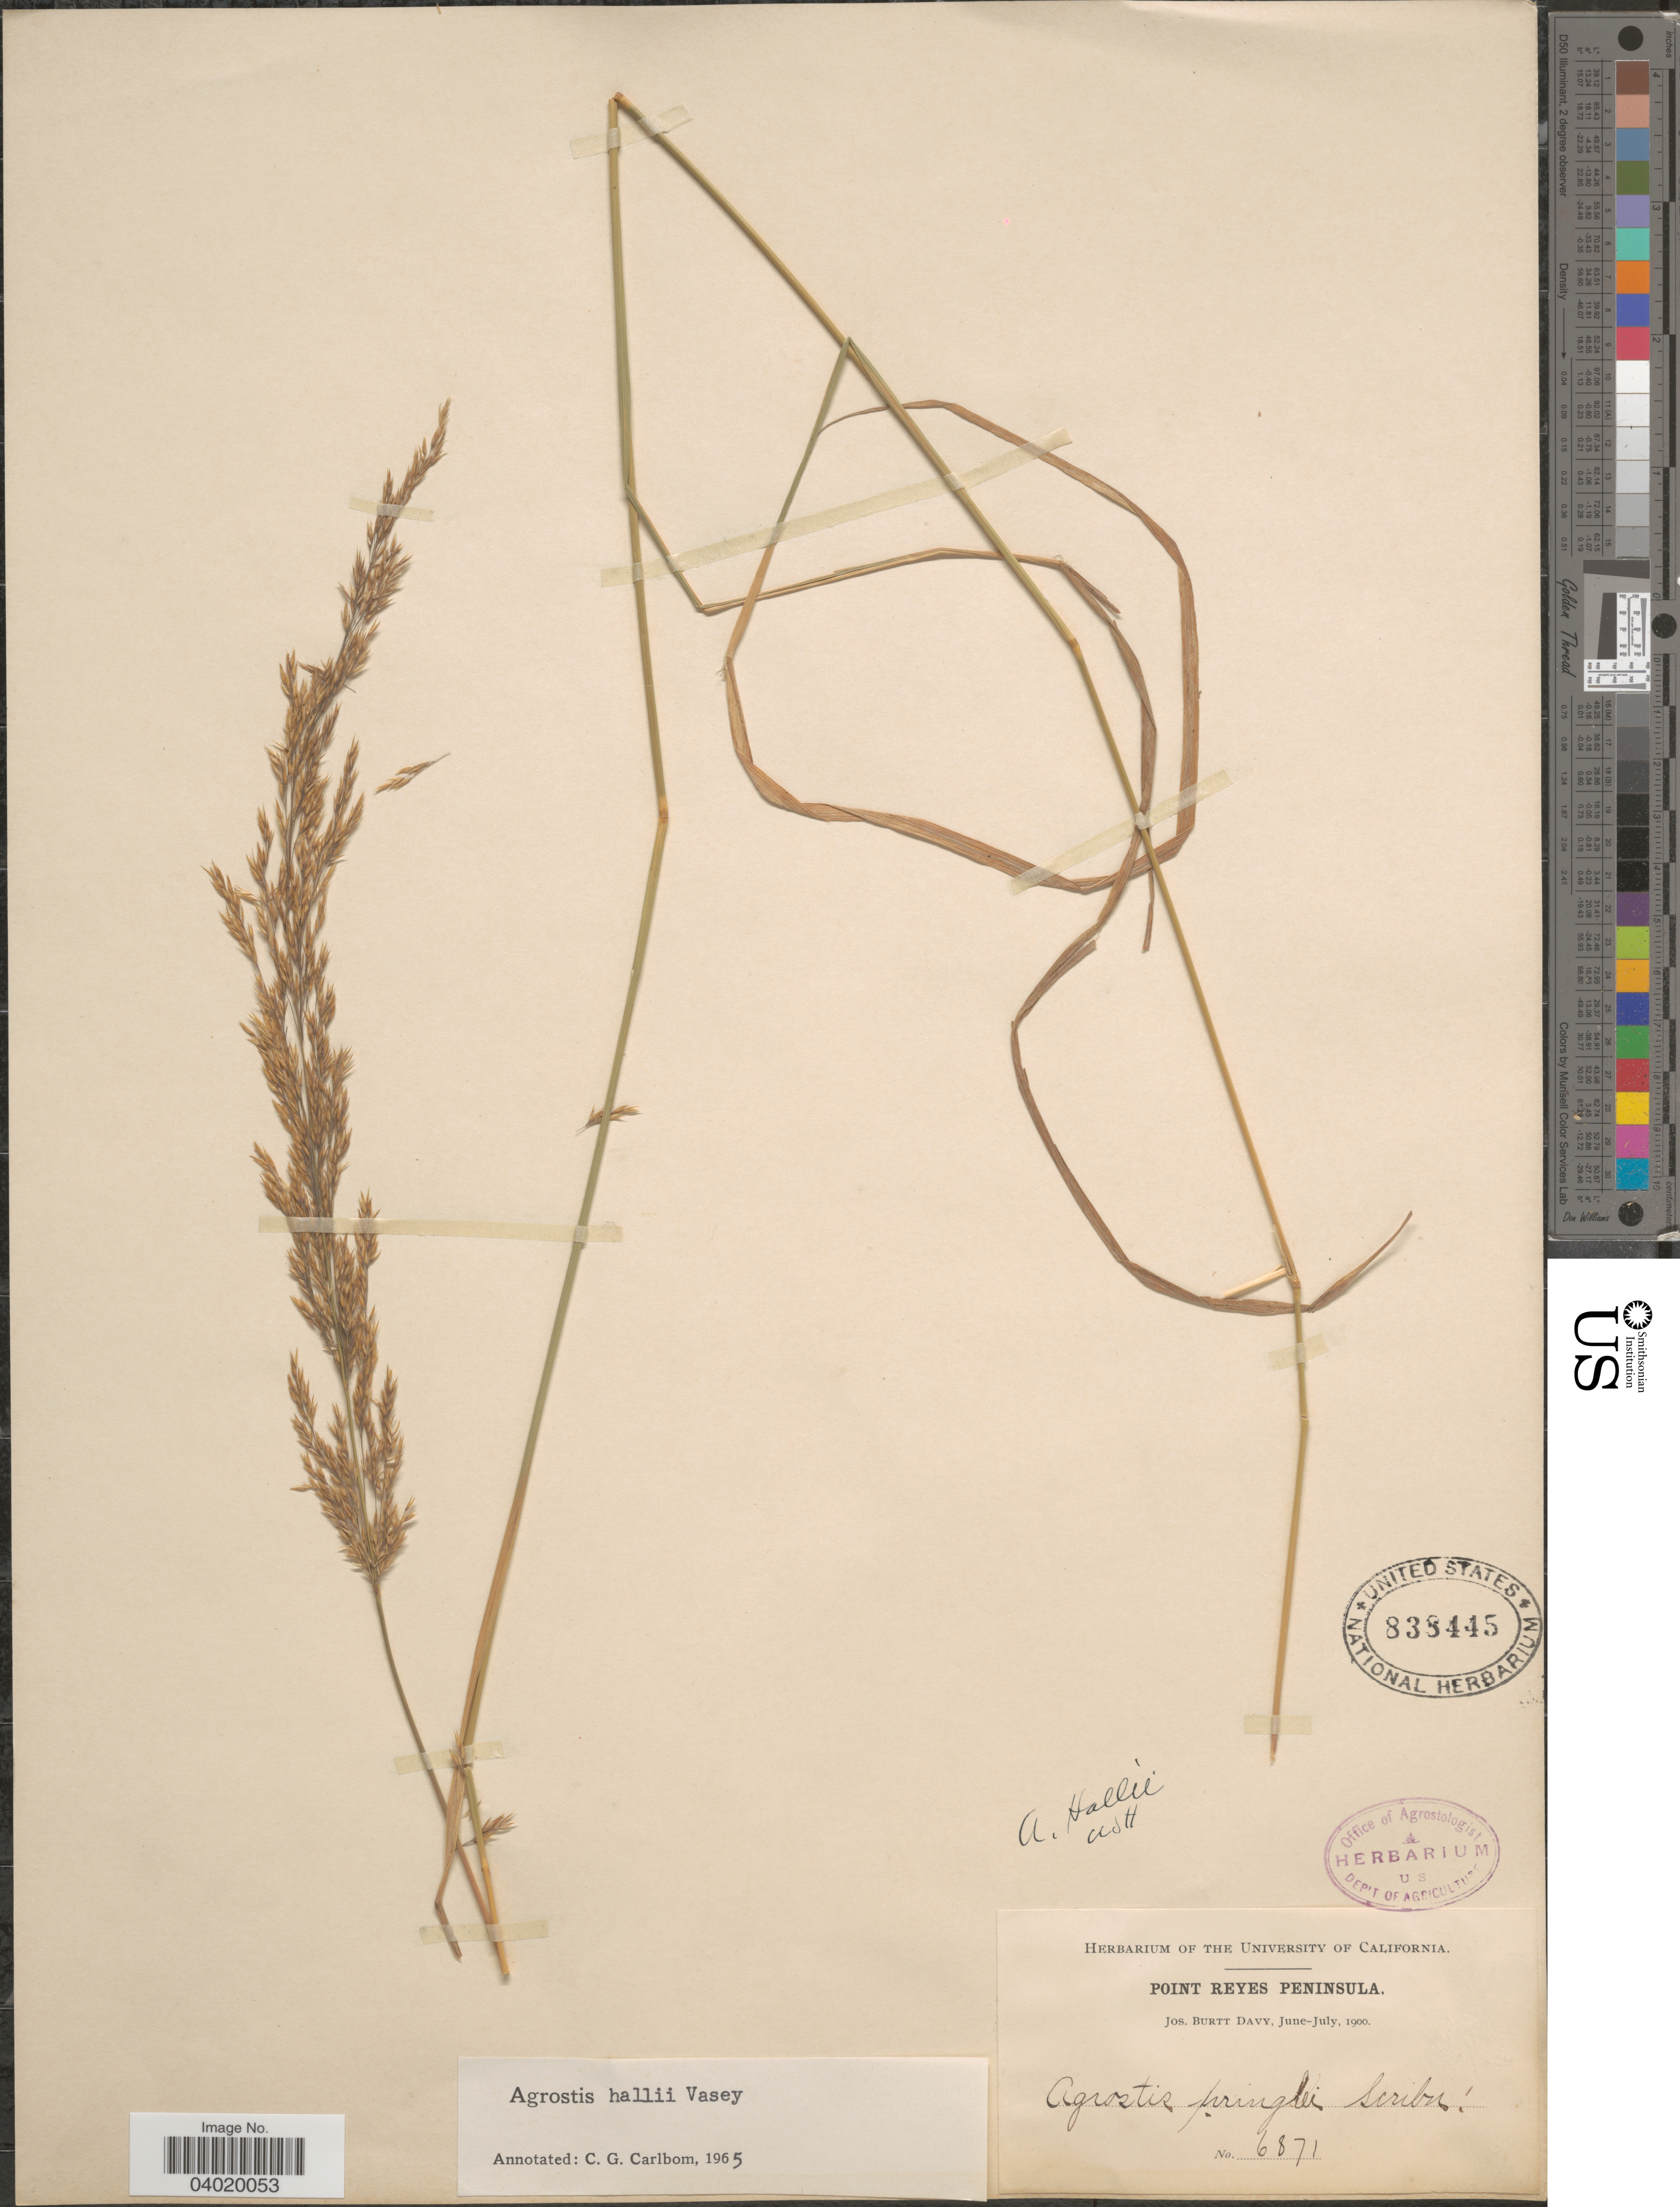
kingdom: Plantae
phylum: Tracheophyta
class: Liliopsida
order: Poales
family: Poaceae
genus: Agrostis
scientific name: Agrostis hallii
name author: Vasey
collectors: J. Burtt Davy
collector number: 6871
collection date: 1900-06/1900-07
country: United States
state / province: California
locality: Point Reyes Peninsula.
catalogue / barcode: US 838445